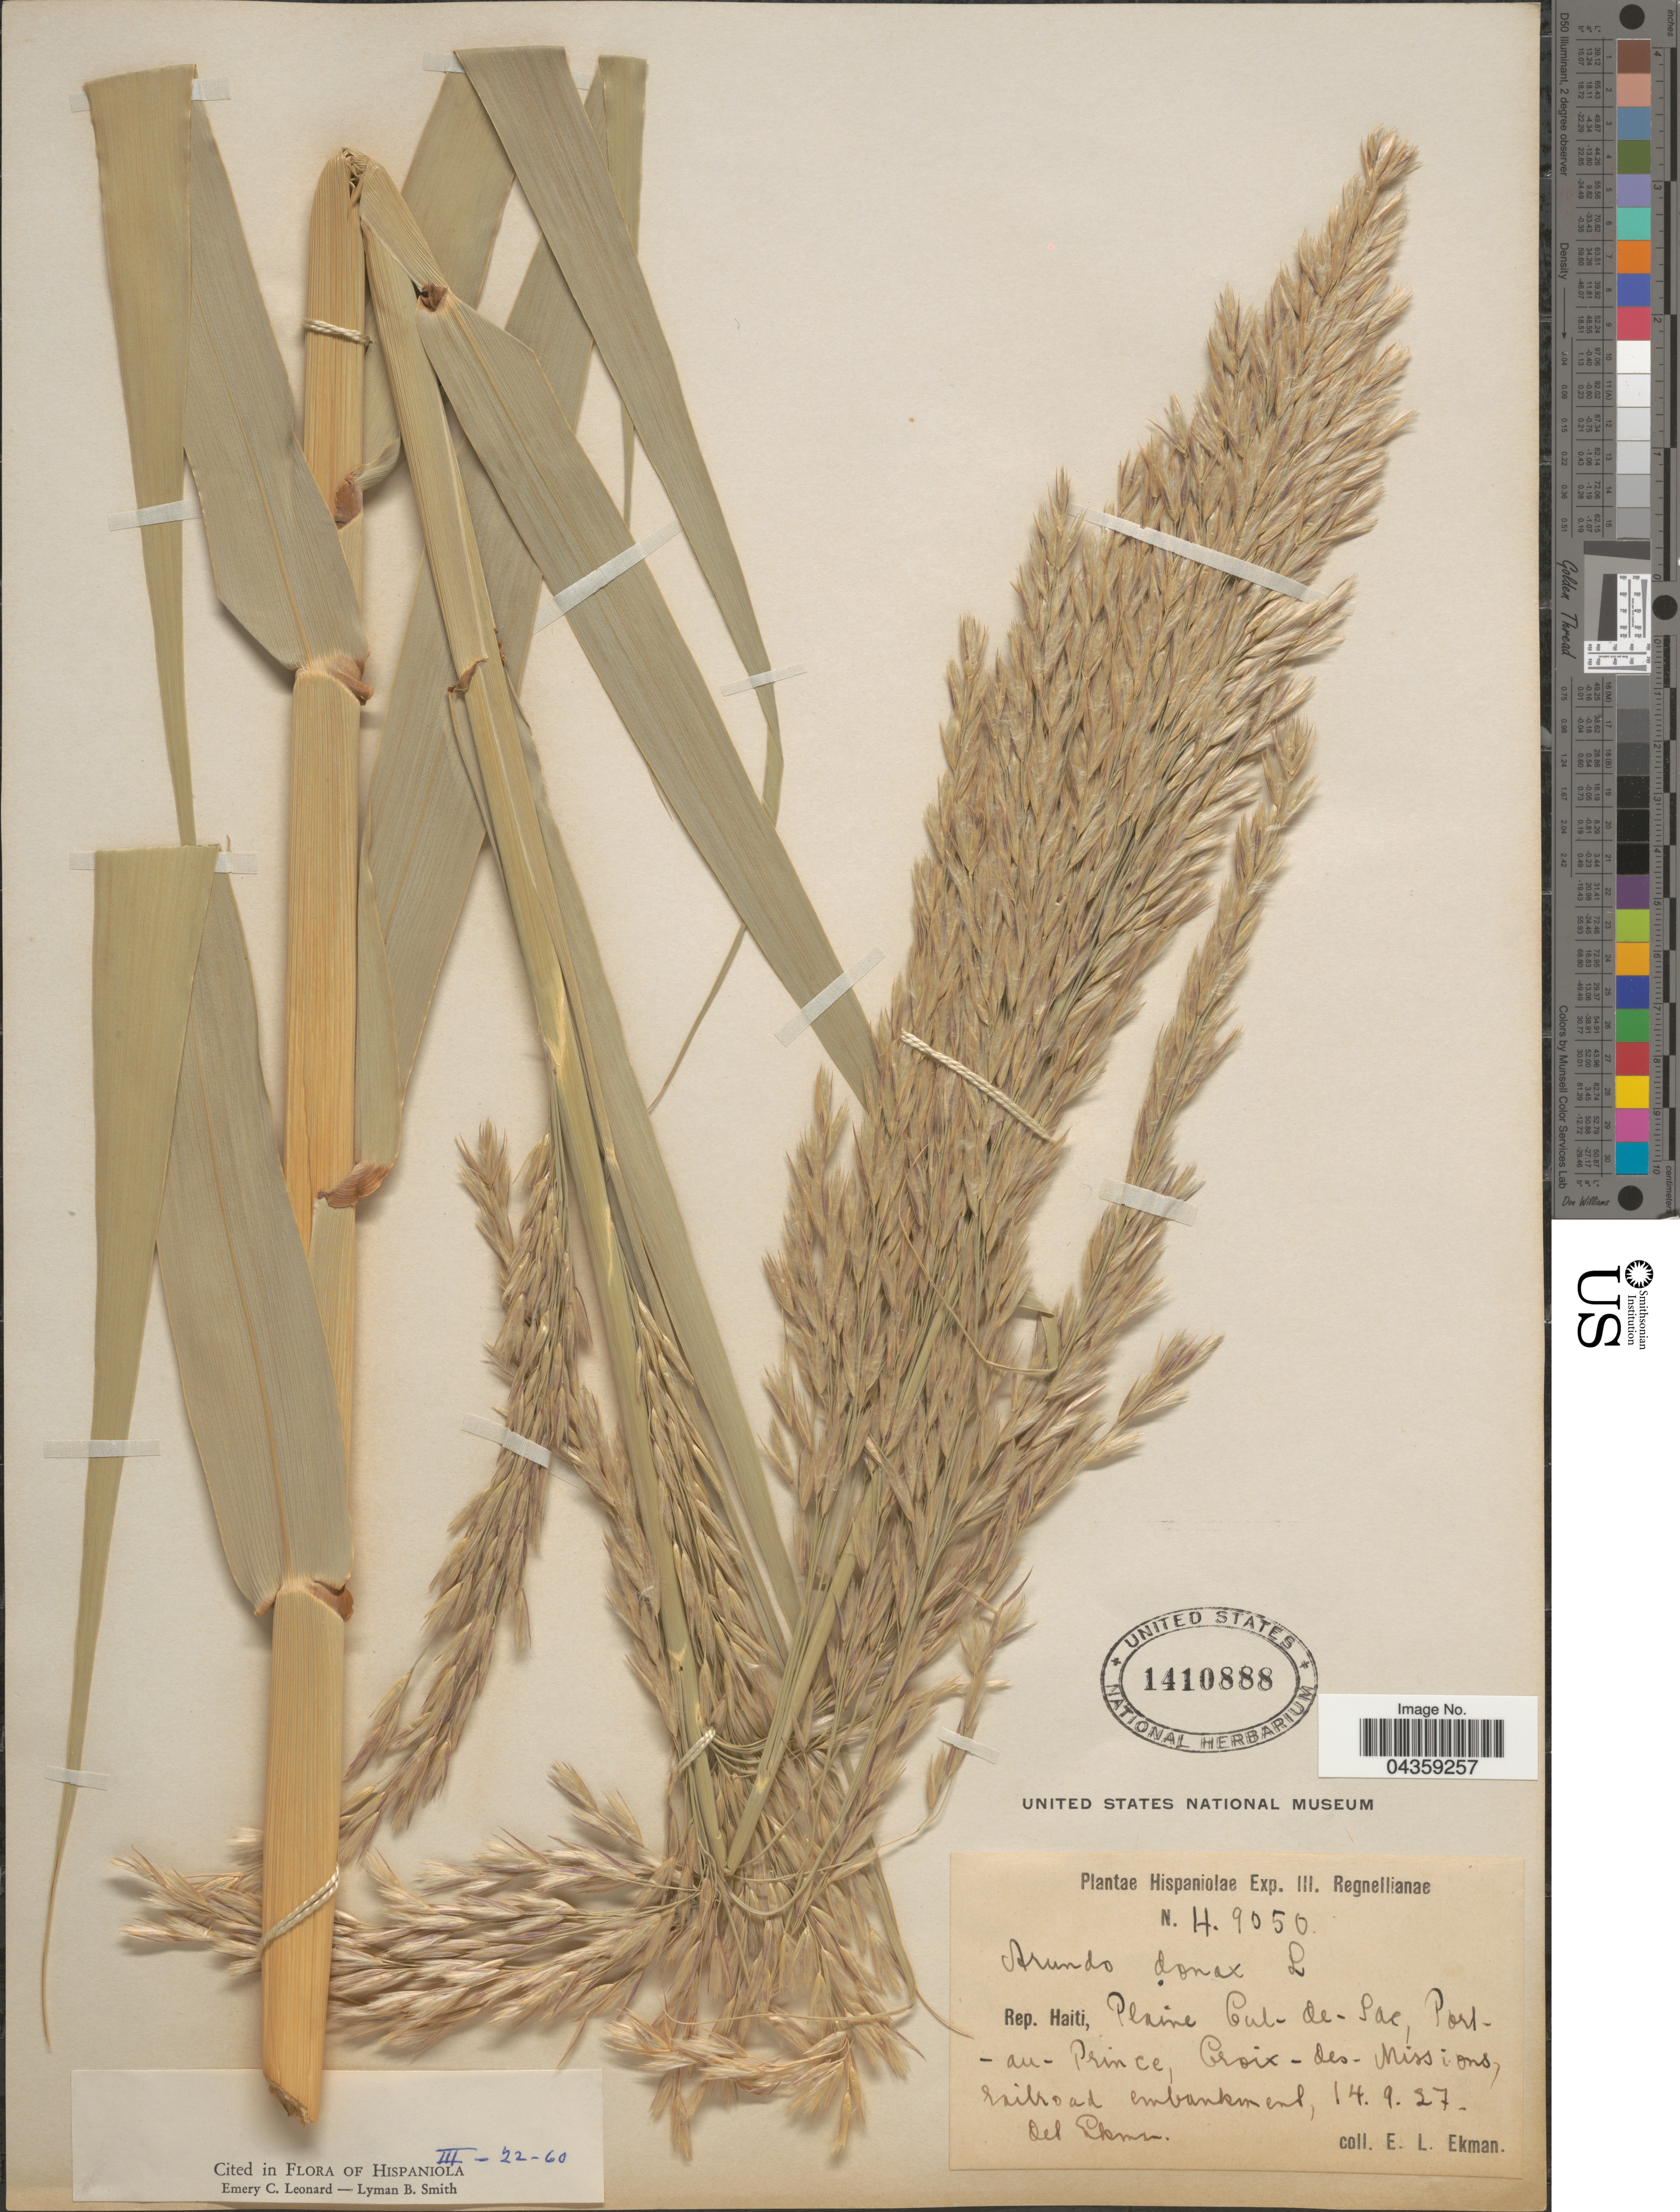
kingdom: Plantae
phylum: Tracheophyta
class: Liliopsida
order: Poales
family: Poaceae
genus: Arundo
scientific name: Arundo donax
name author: L.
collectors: E. L. Ekman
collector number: H.9050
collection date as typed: Transcribed d/m/y: 14/9/27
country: Haiti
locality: Hispaniolae Exp. III. Regnellianae. Rep. Haiti, Plaire Cul-de-Sac, Port-au-Prince, Croix-des-Missions, railroad embankment.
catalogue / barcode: US 1410888